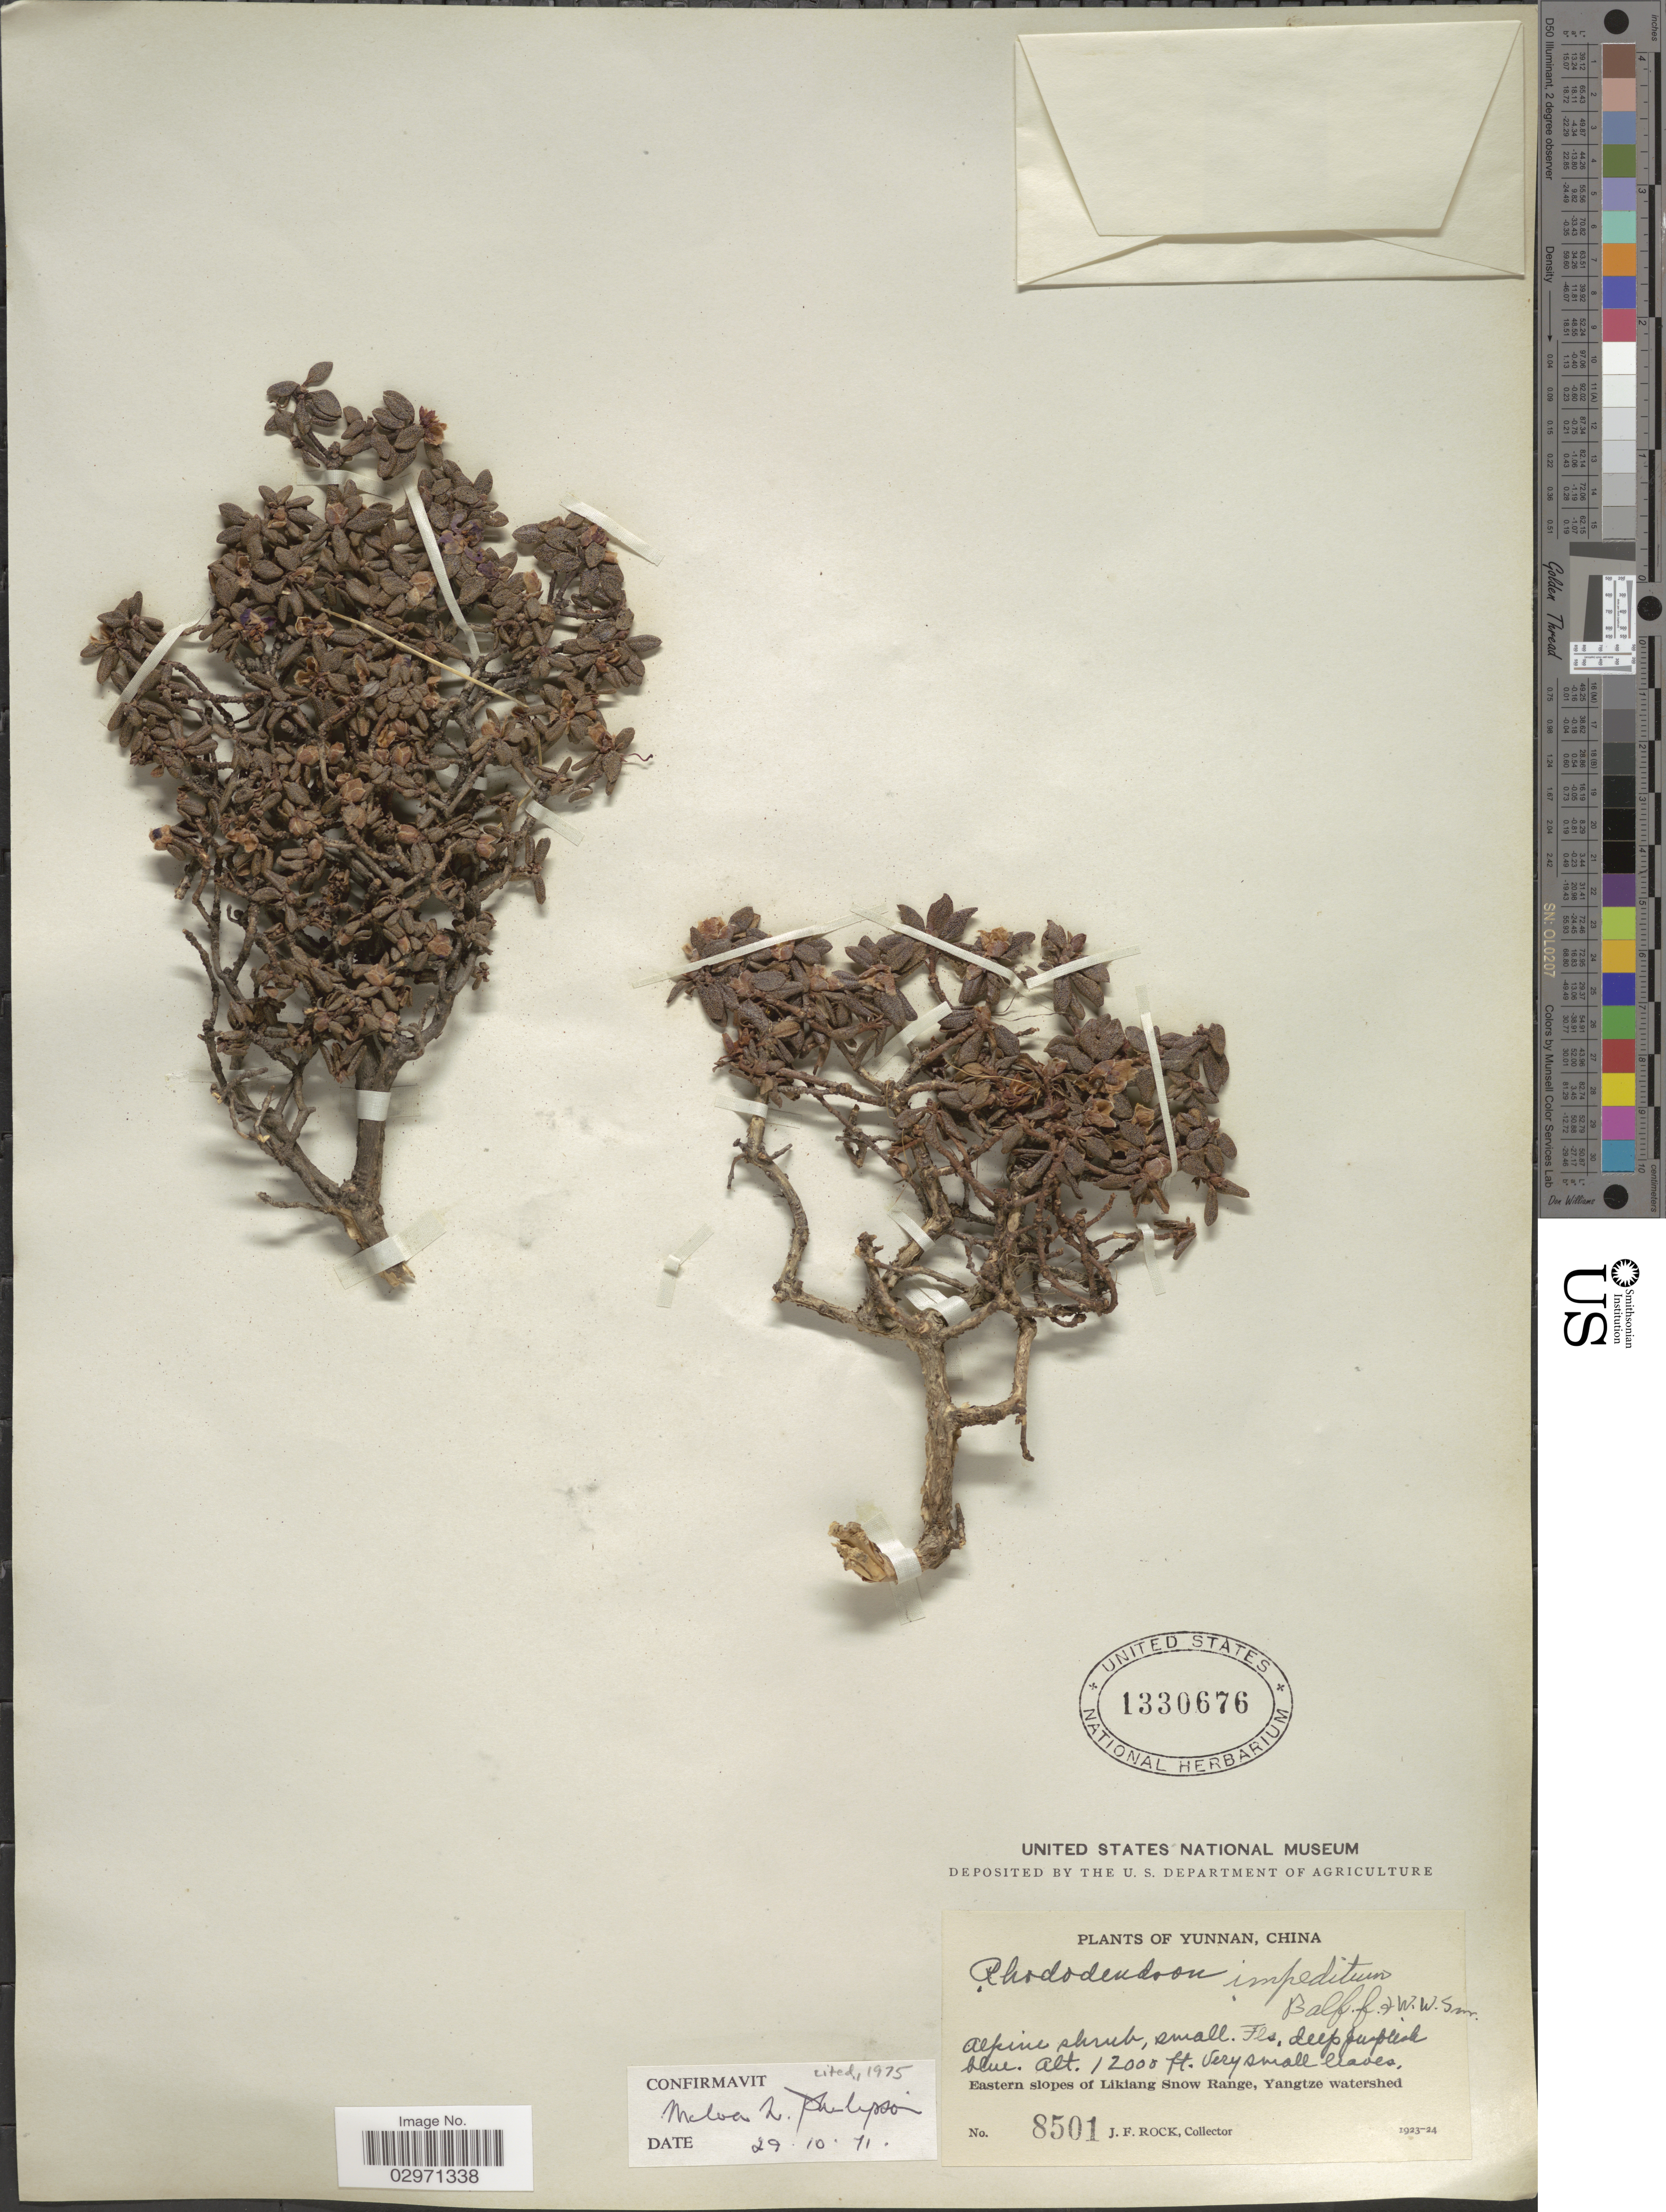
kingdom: Plantae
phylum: Tracheophyta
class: Magnoliopsida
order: Ericales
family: Ericaceae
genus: Rhododendron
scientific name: Rhododendron impeditum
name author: Balf. f. & W.W. Sm.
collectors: J. Rock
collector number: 8501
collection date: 1923/1924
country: China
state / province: Yunnan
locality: Eastern slopes of Likiang Snow Range, Yangtze watershed.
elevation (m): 3658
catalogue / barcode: US 1330676